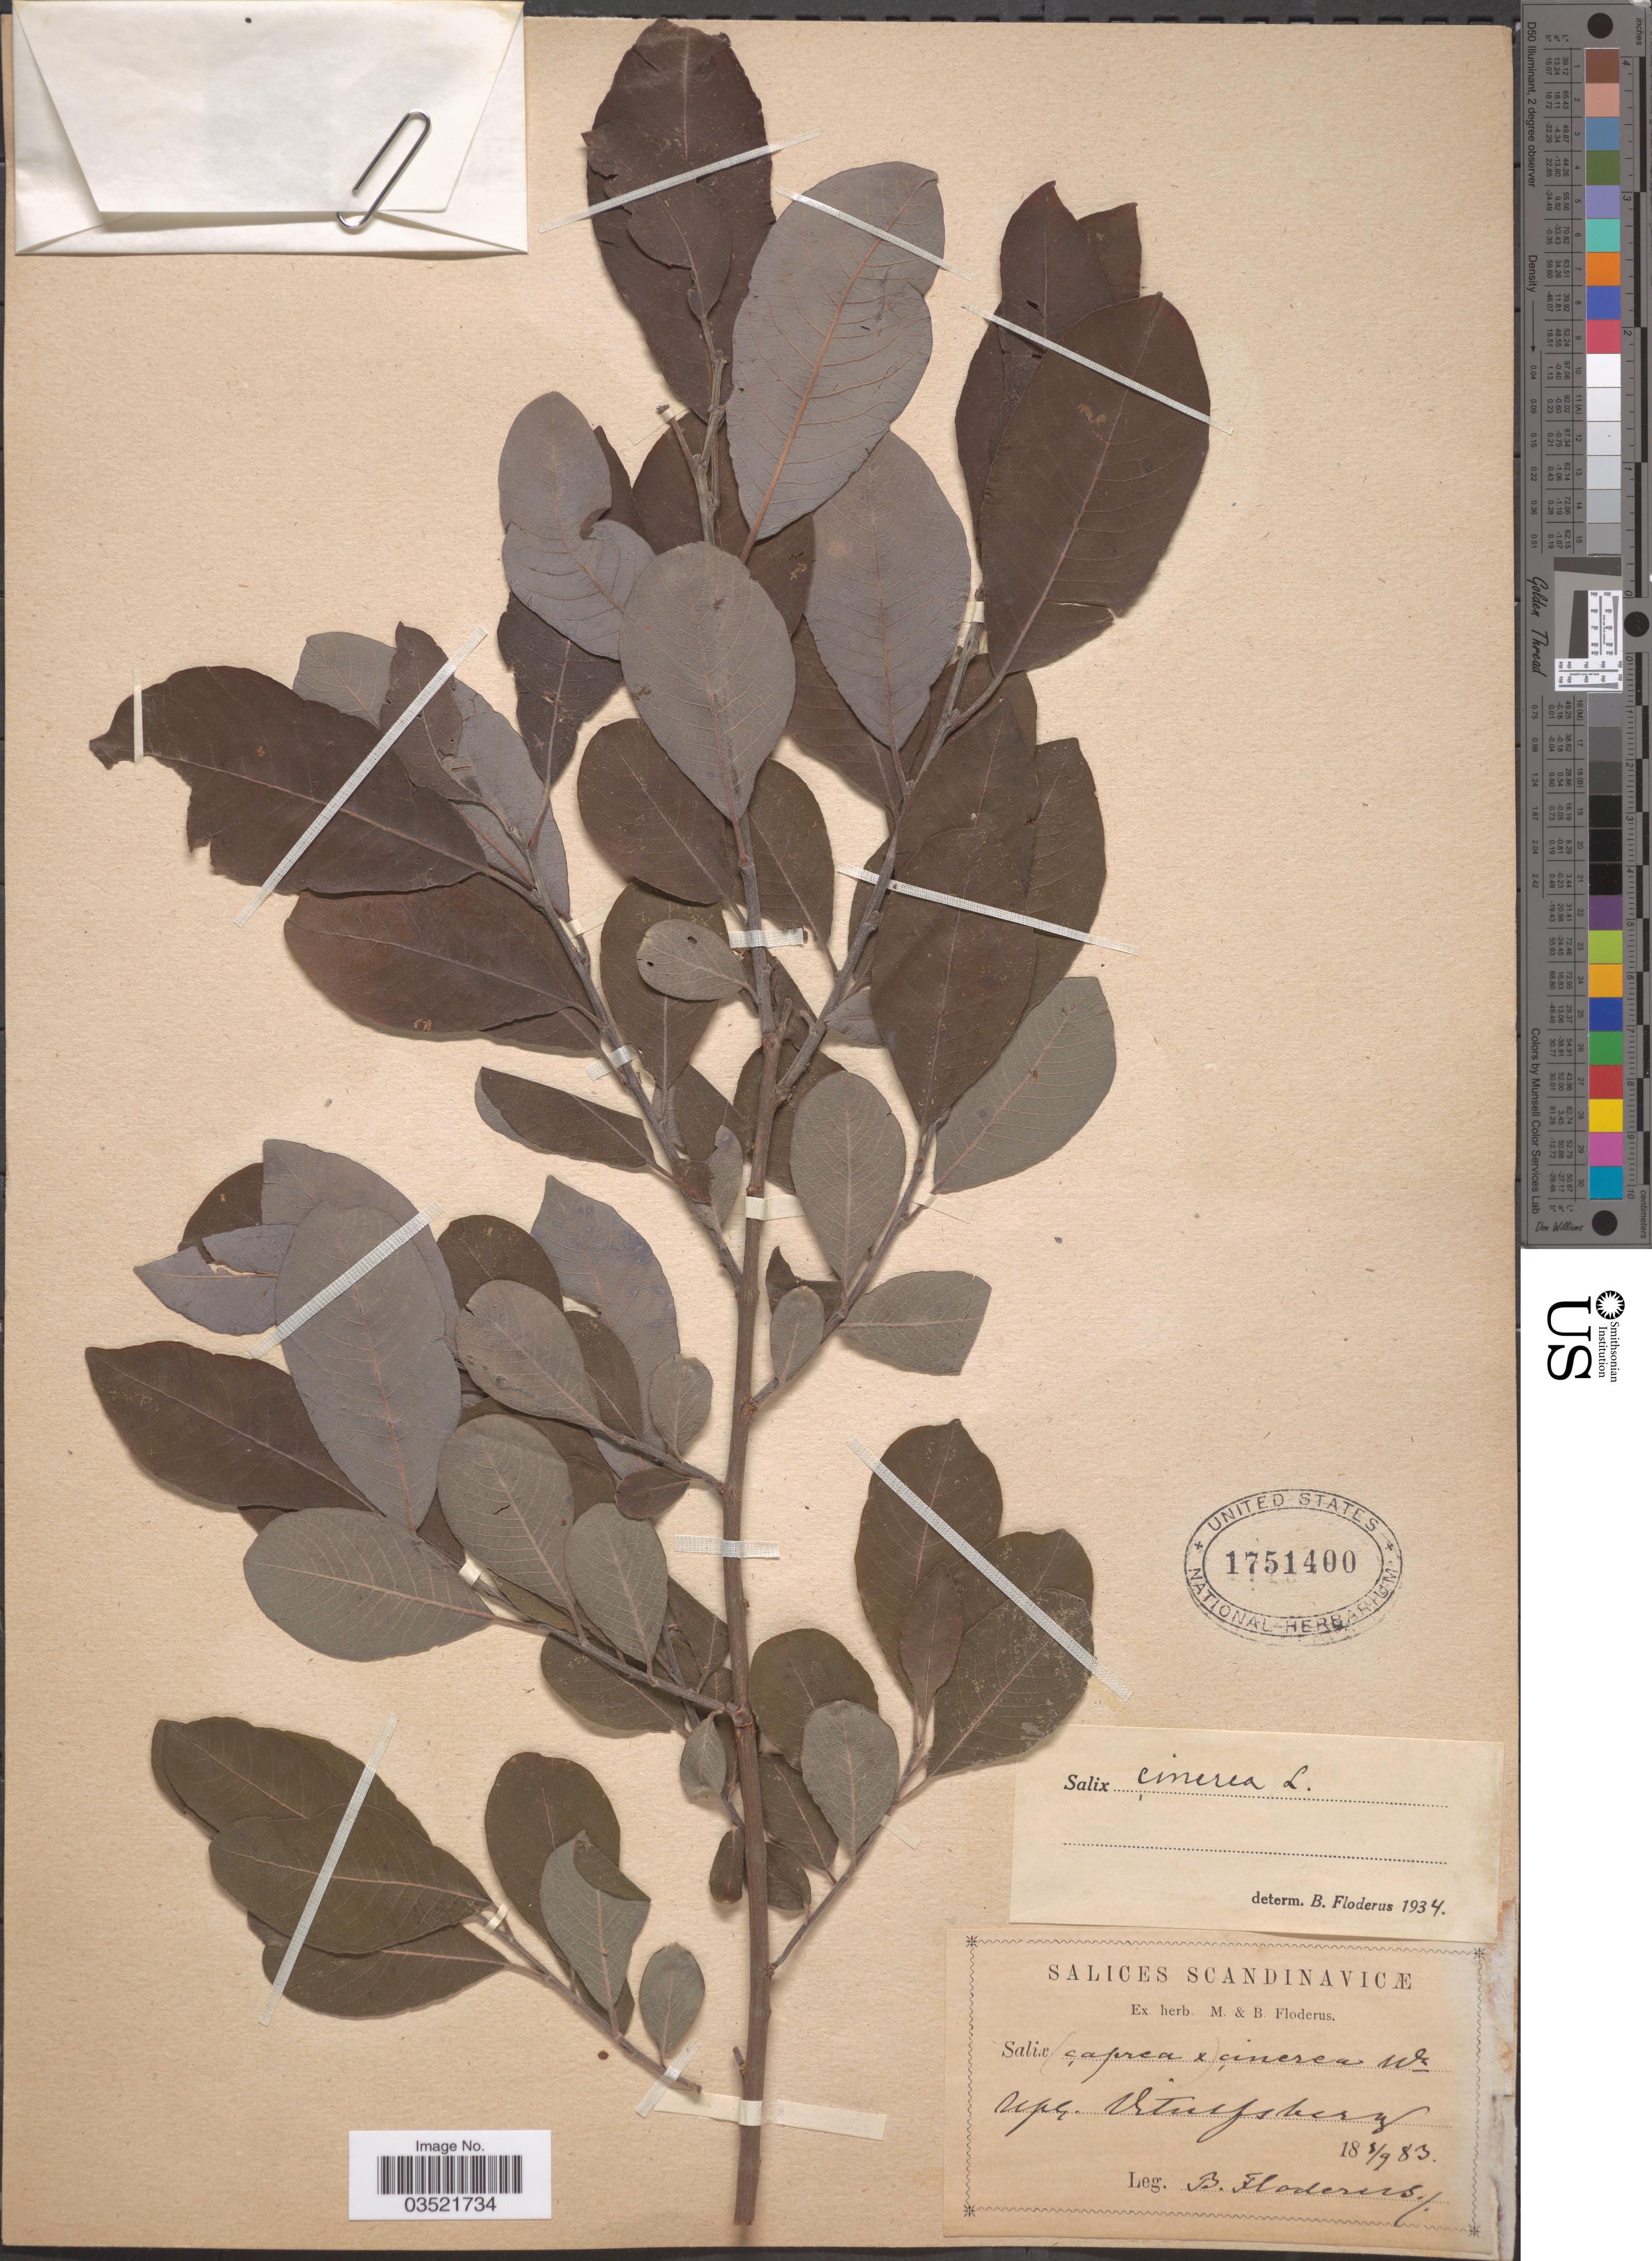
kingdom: Plantae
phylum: Tracheophyta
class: Magnoliopsida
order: Malpighiales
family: Salicaceae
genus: Salix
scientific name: Salix cinerea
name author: L.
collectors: B. G. O. Floderus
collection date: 1883-09-05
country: Sweden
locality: Scandinavicæ. Upl. Vitusfsberg [interpreted].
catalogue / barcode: US 1751400